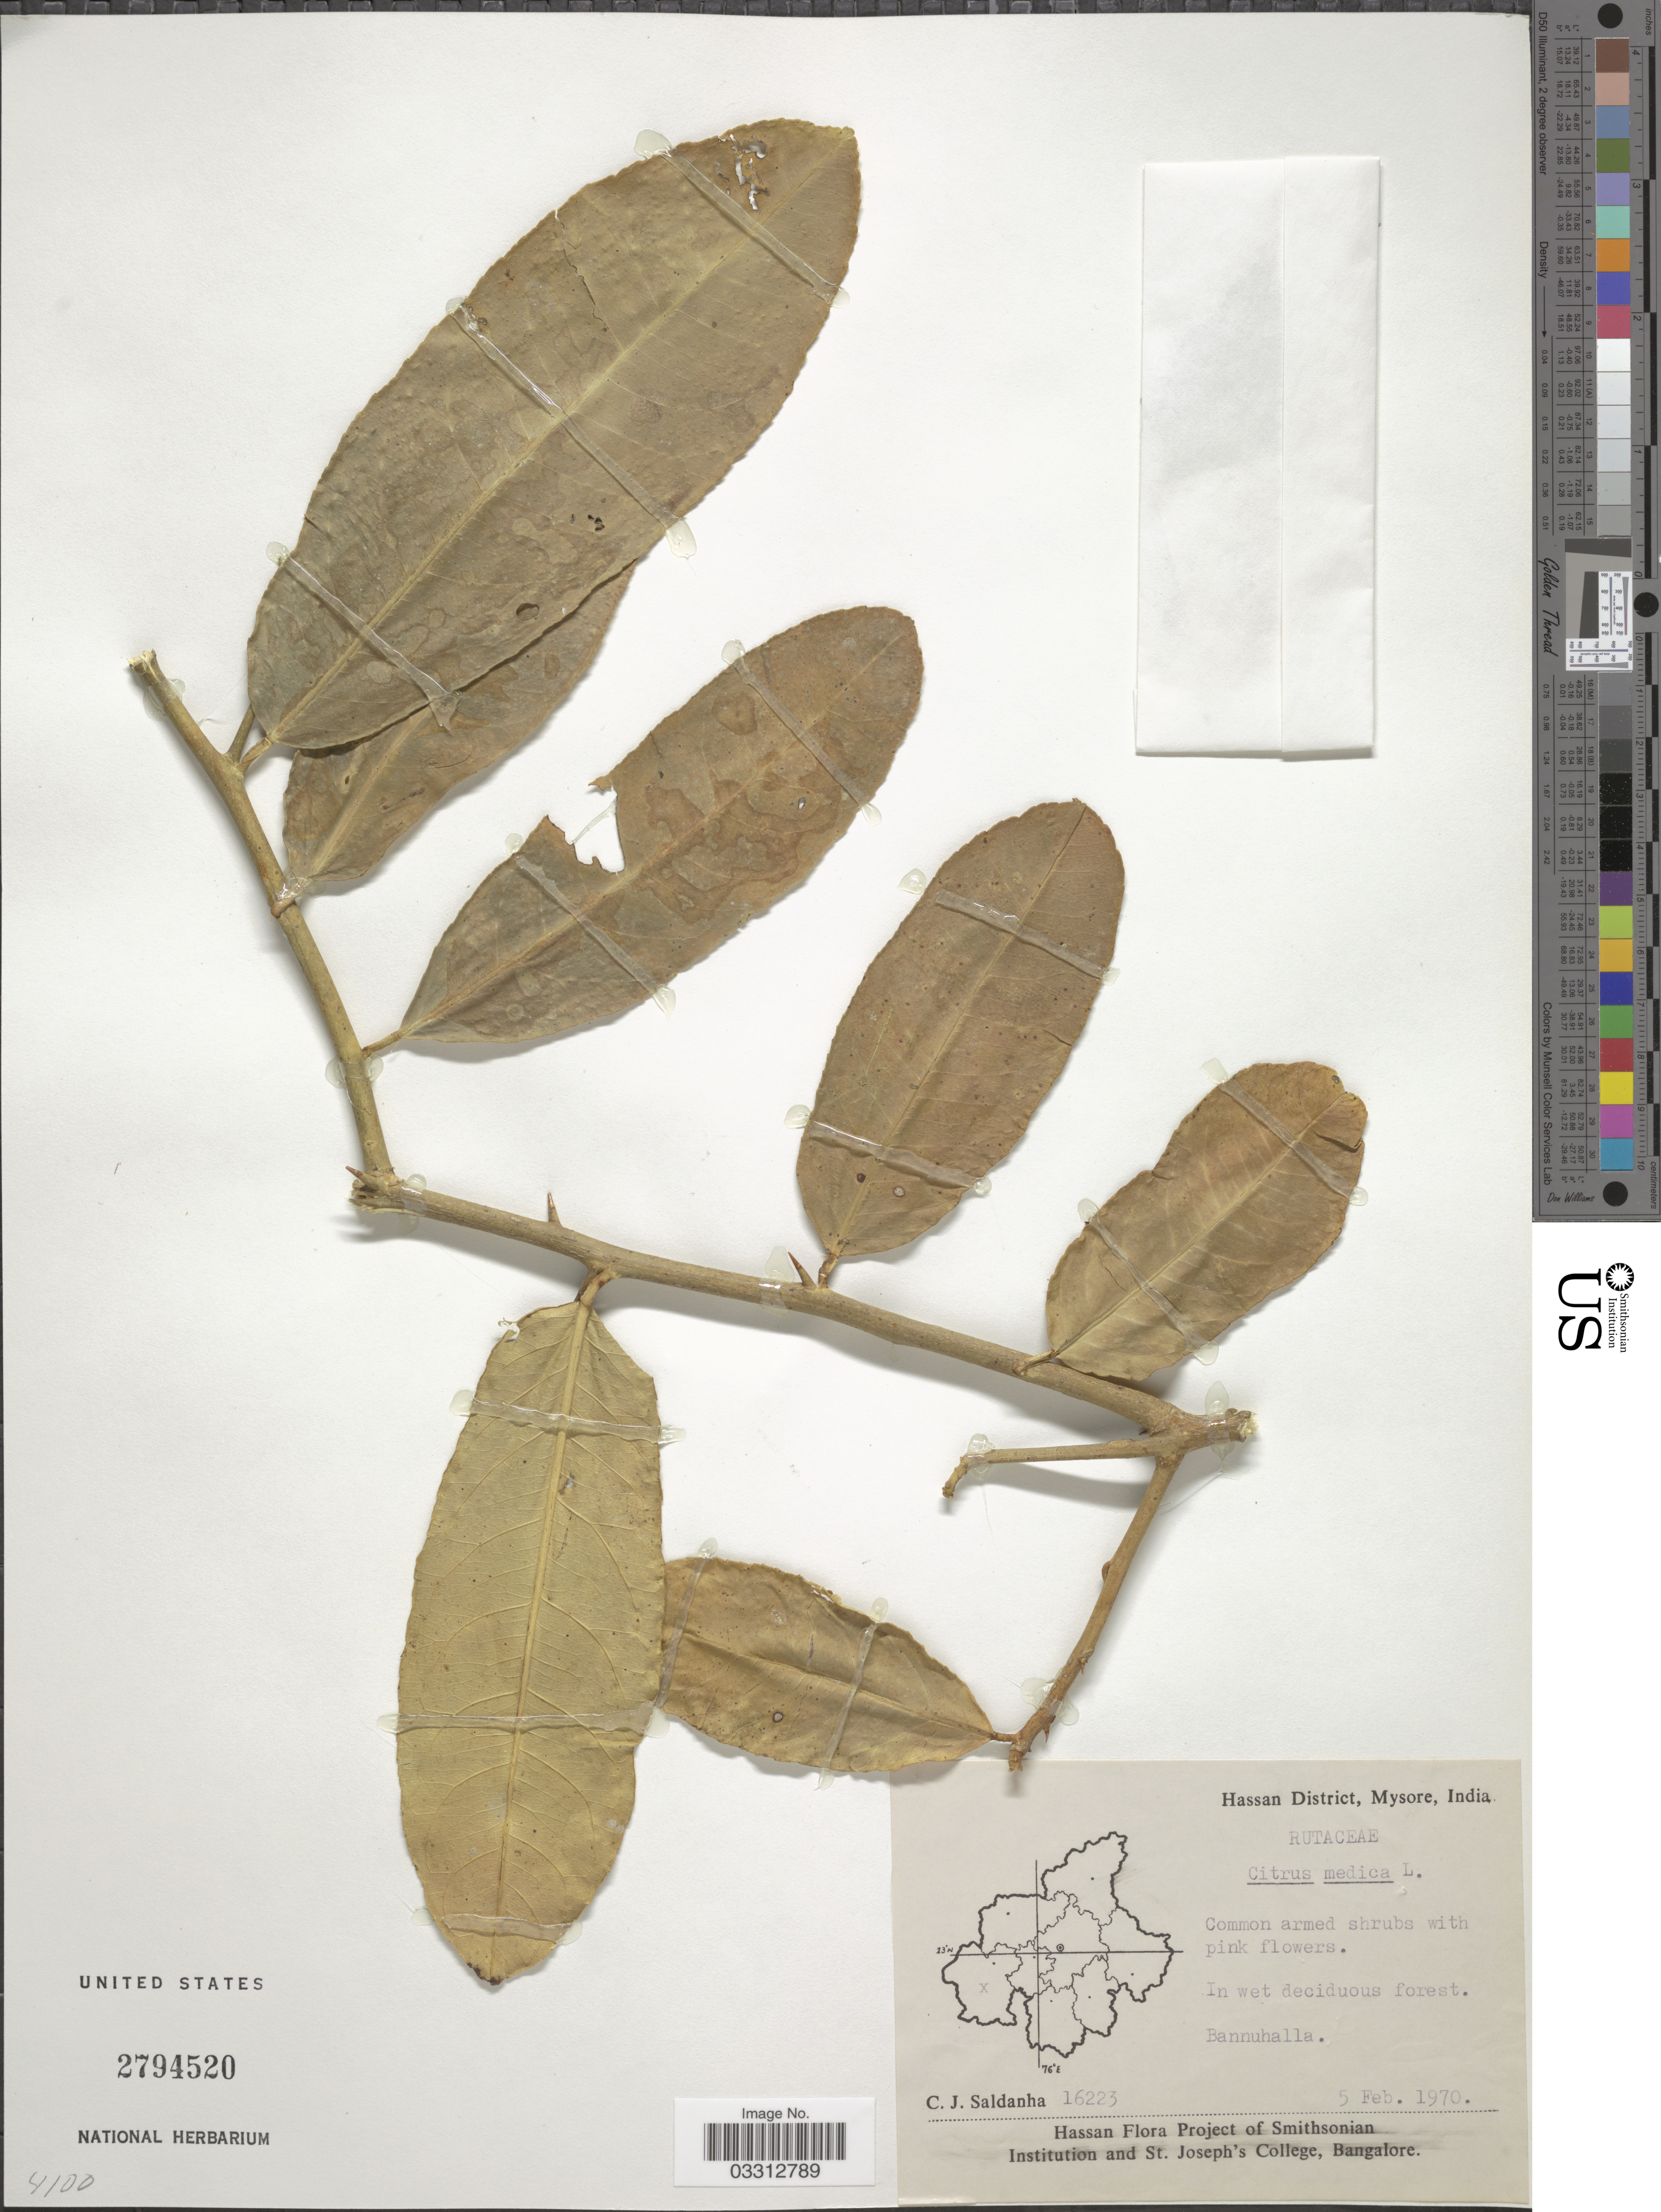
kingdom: Plantae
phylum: Tracheophyta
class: Magnoliopsida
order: Sapindales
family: Rutaceae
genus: Citrus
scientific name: Citrus medica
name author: L.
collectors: C. J. Saldanha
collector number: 16223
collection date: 1970-02-05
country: India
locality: Hassan District, Mysore, Bannuhalla.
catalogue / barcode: US 2794520